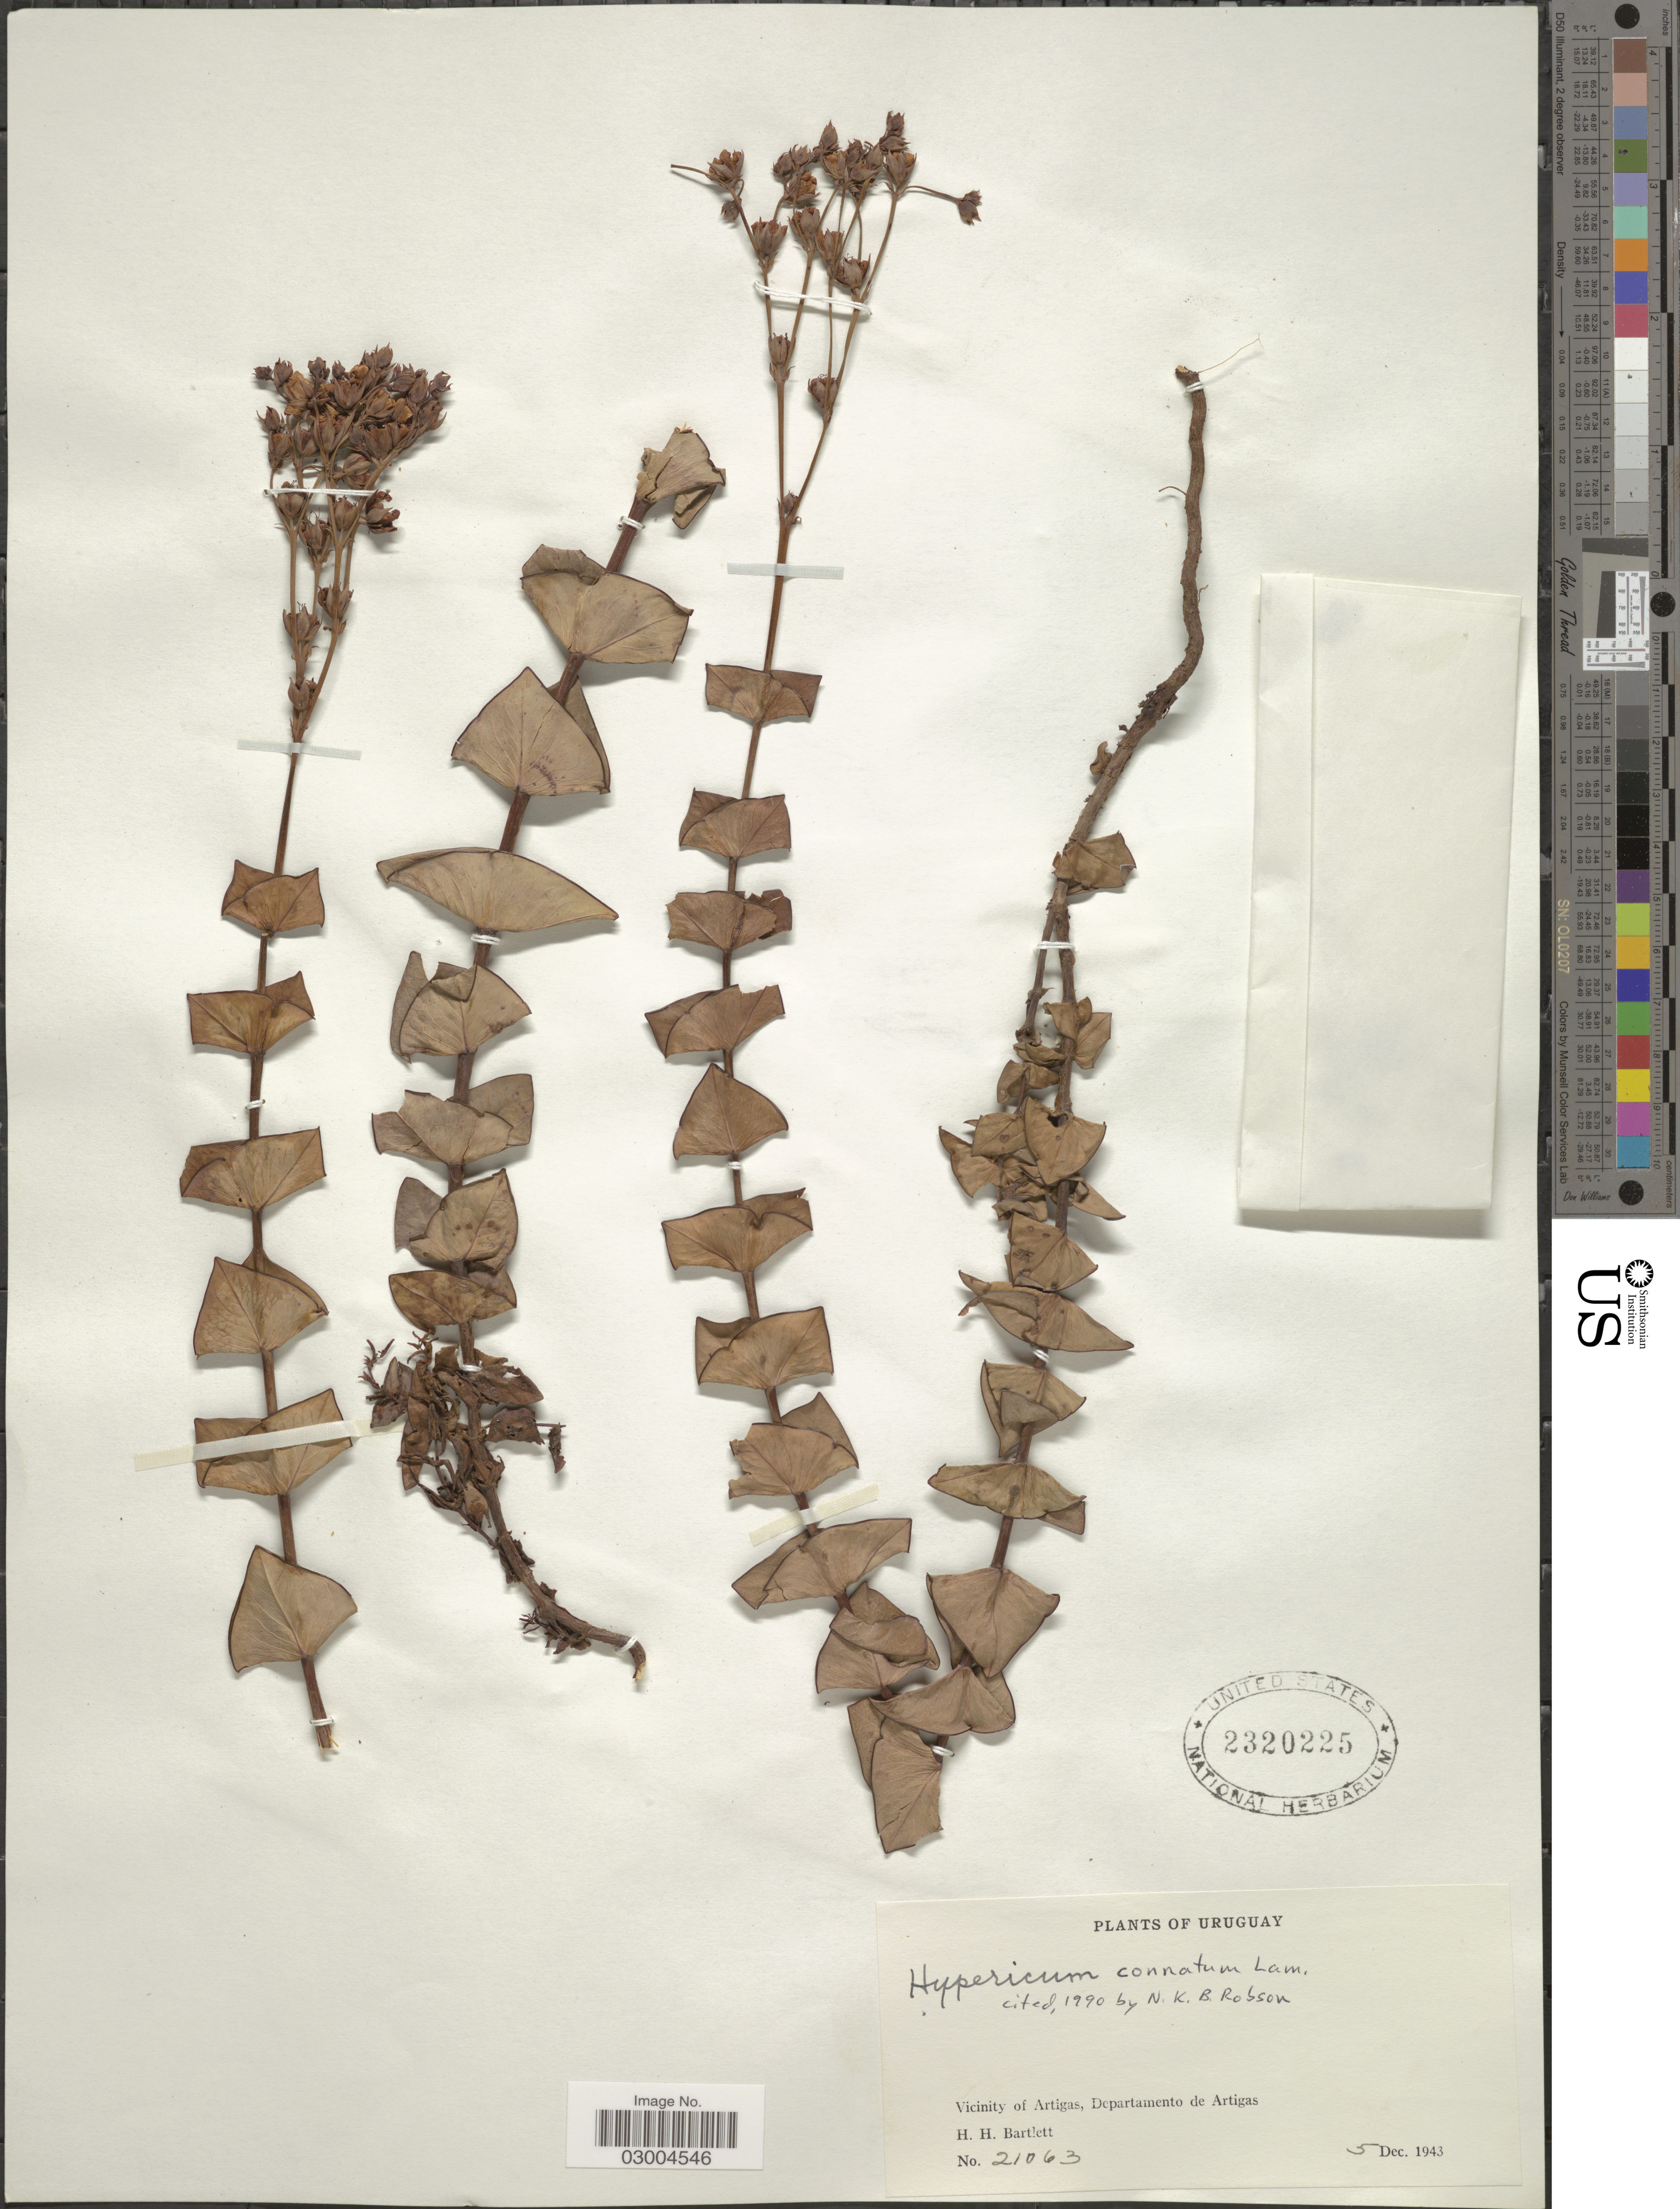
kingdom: Plantae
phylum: Tracheophyta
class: Magnoliopsida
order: Malpighiales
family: Hypericaceae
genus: Hypericum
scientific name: Hypericum connatum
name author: Lam.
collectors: H. H. Bartlett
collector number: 21063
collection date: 1943-12-05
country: Uruguay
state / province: Artigas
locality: Vicinity of Artigas, Departamento de Artigas.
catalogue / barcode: US 2320225